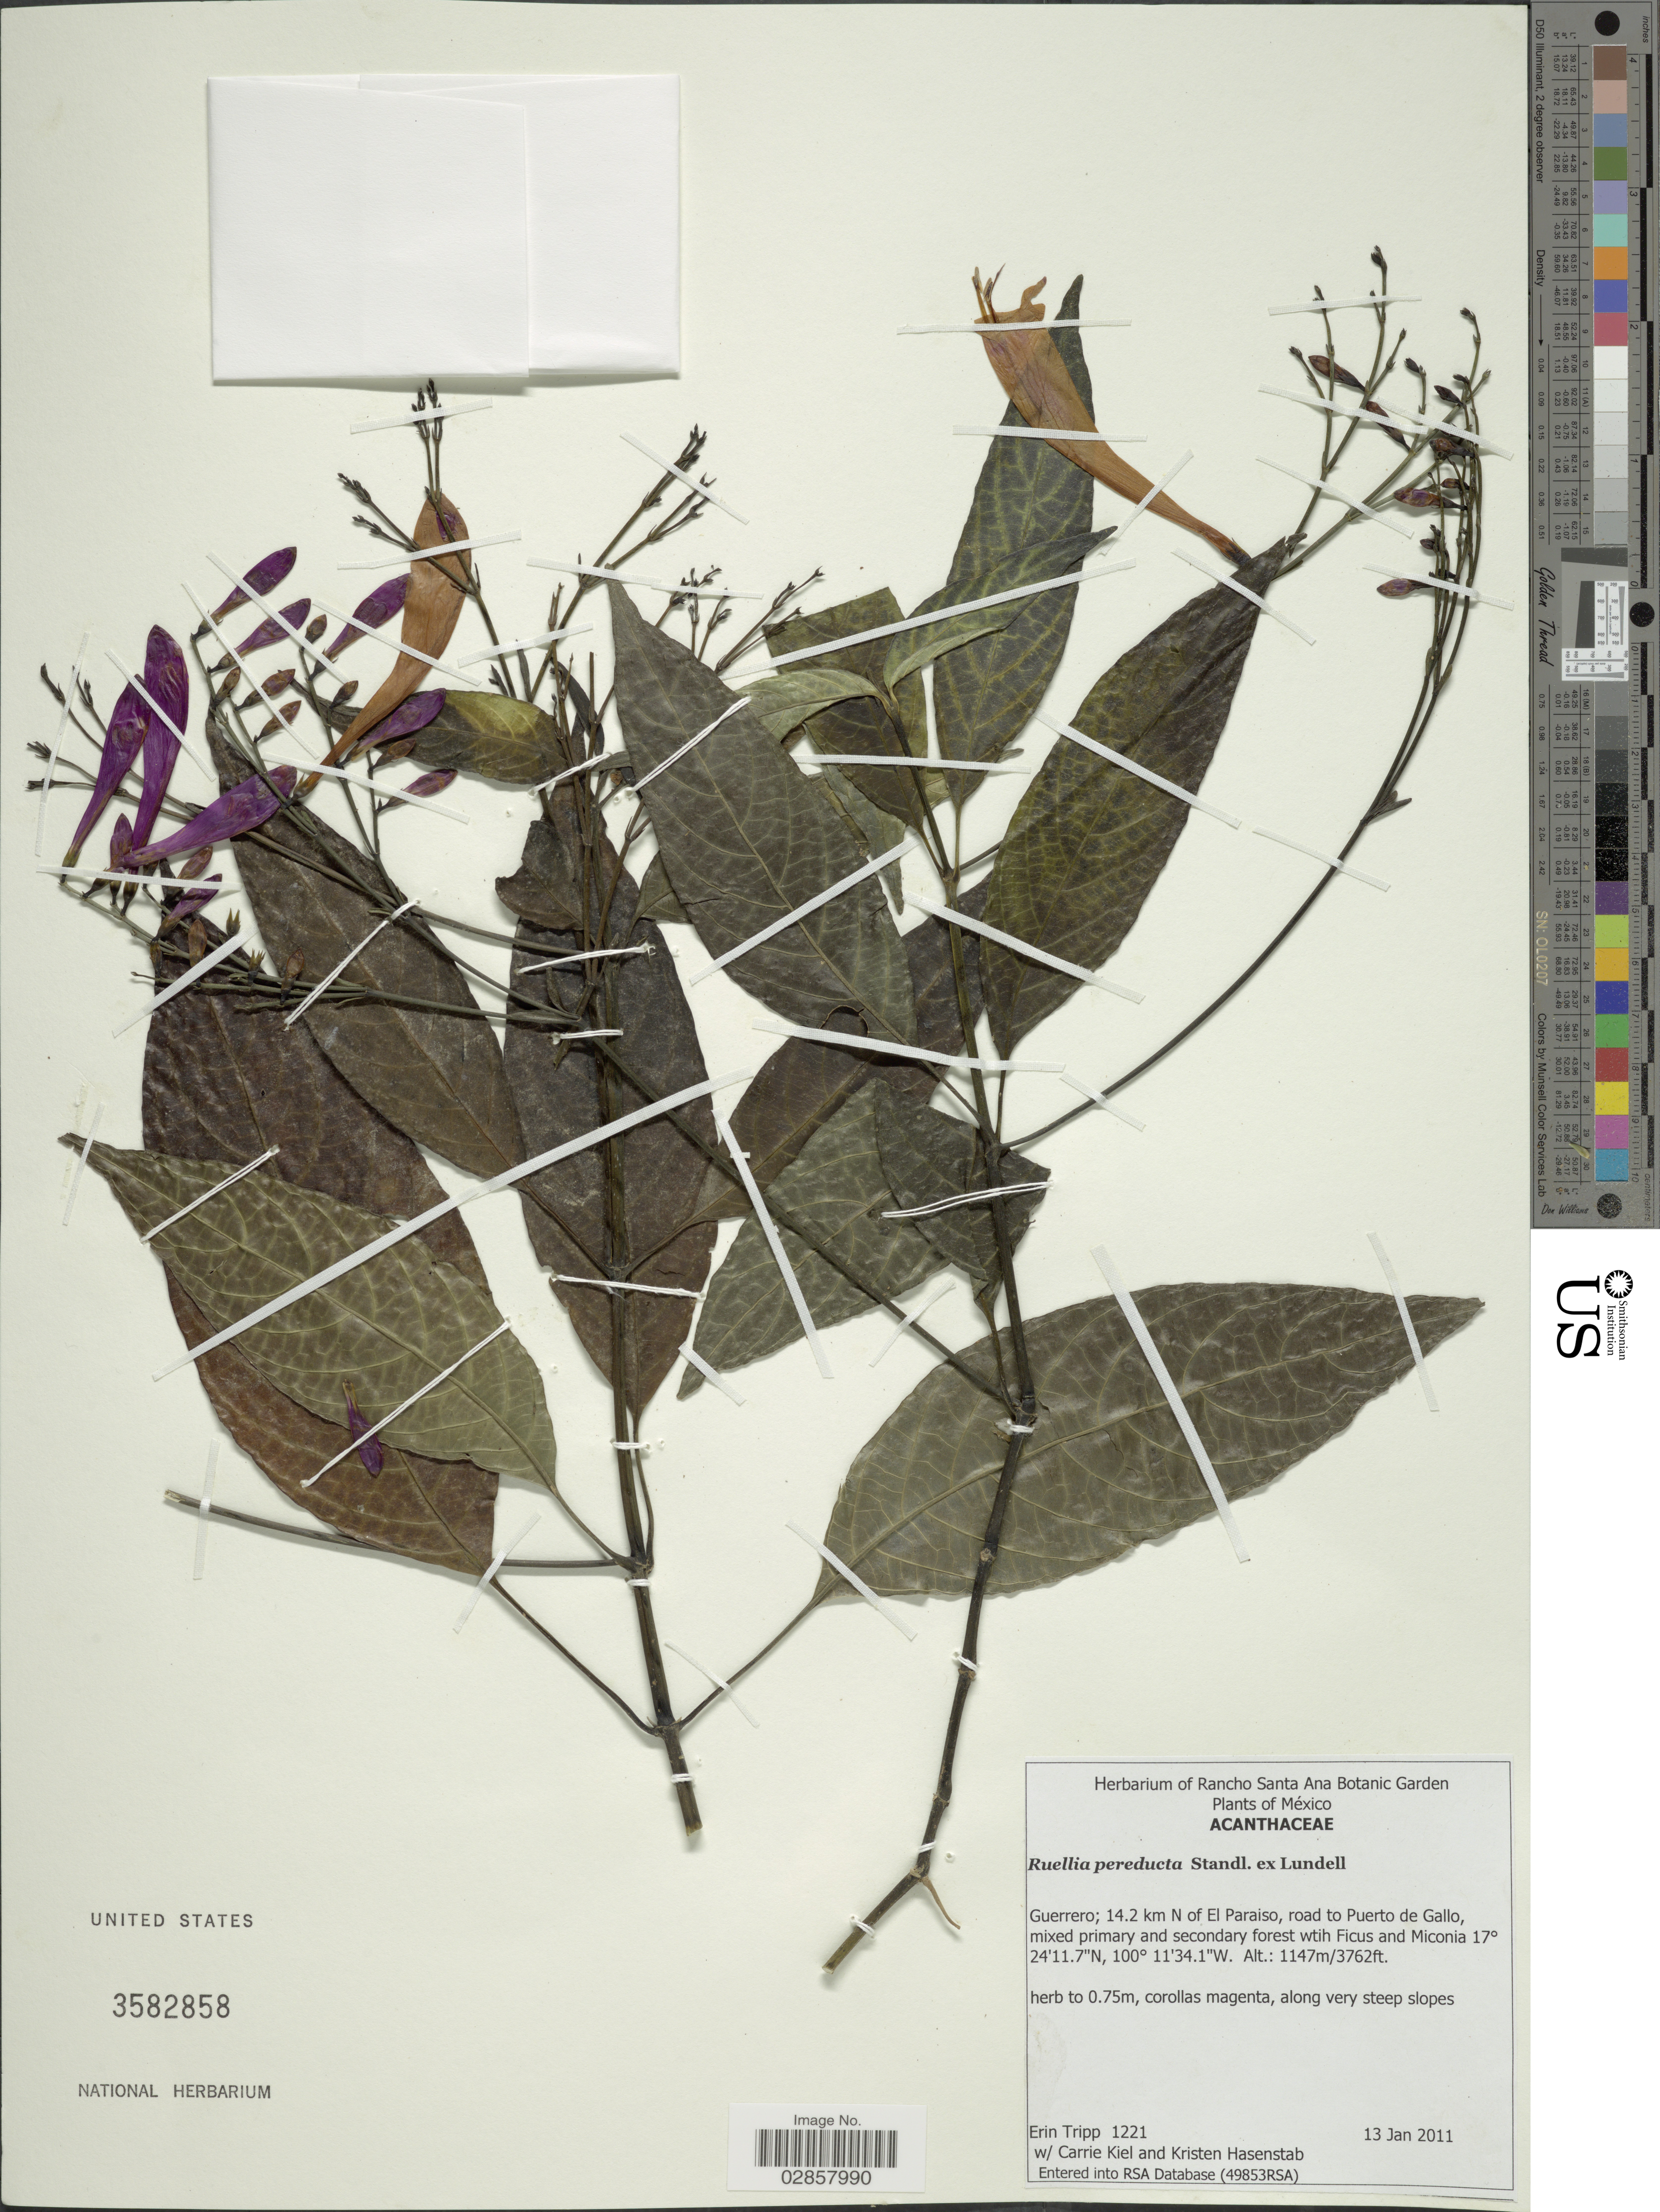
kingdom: Plantae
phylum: Tracheophyta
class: Magnoliopsida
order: Lamiales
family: Acanthaceae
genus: Ruellia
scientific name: Ruellia pereducta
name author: Standl. ex Lundell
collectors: E. Tripp, C. Kiel & K. Hasenstab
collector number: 1221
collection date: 2011-01-13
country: Mexico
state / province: Guerrero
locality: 14.2 km N of El Paraiso, road to Puerto de Gallo.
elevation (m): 1147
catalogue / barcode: US 3582858